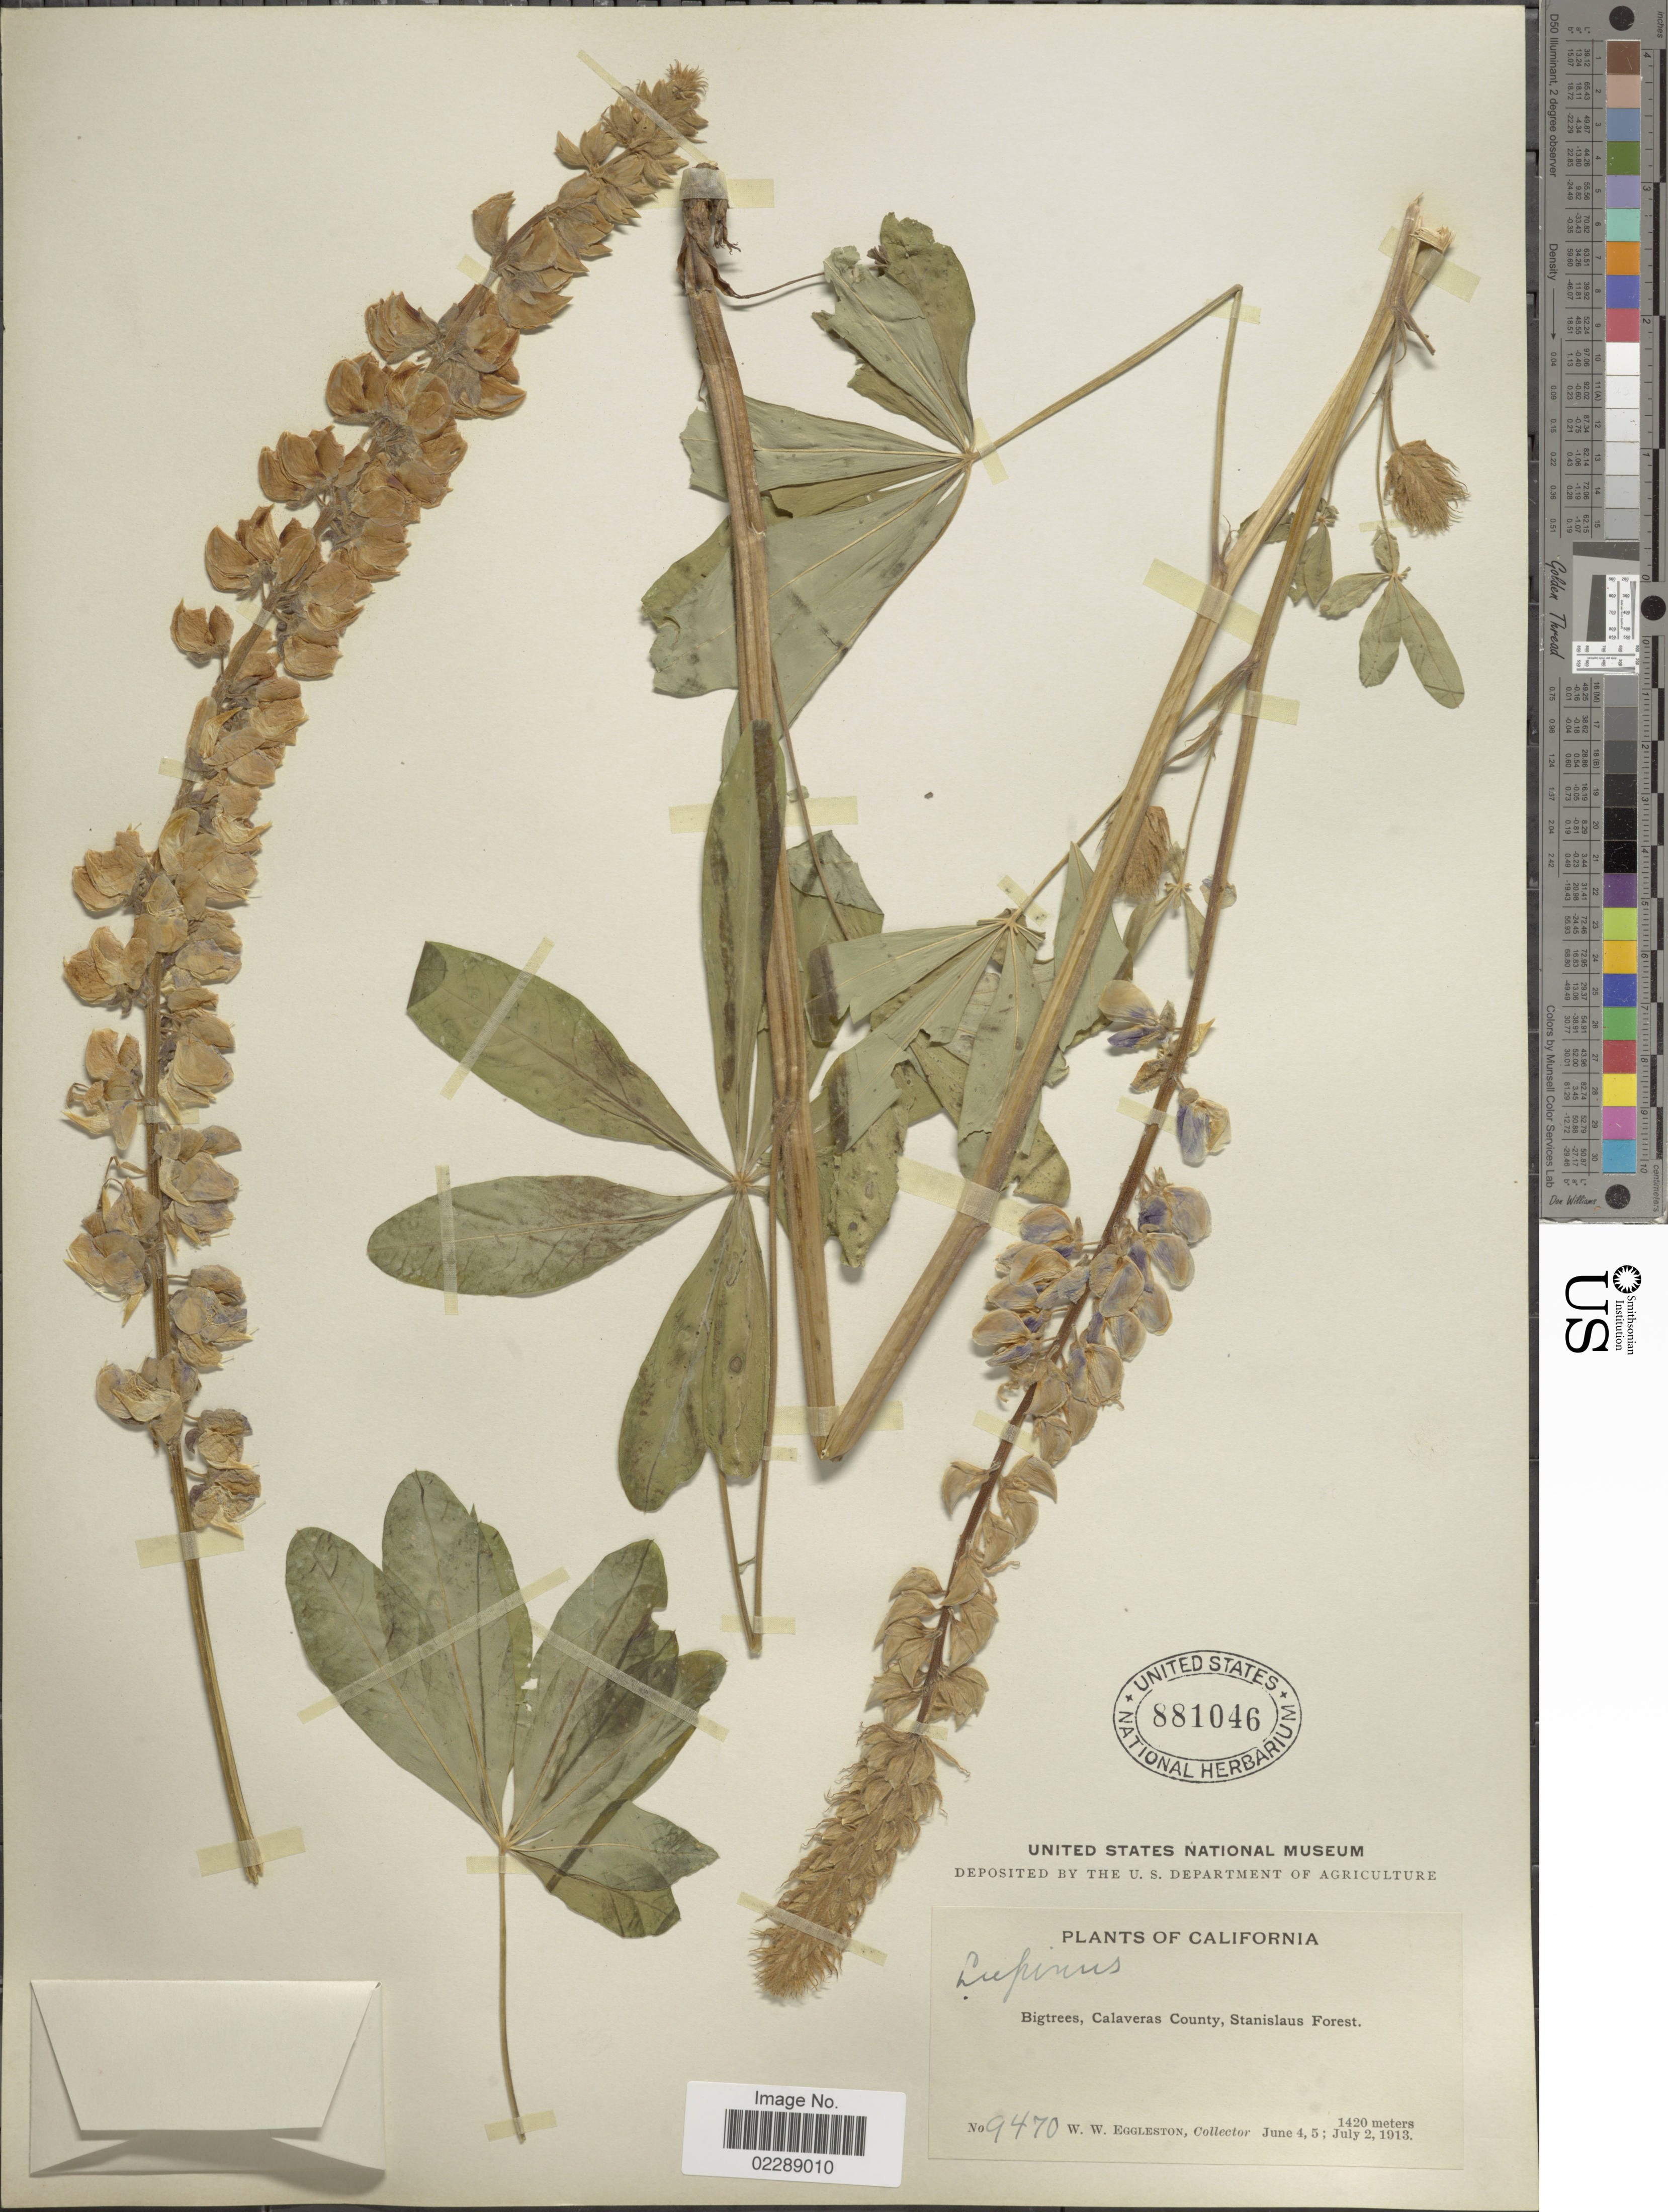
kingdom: Plantae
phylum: Tracheophyta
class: Magnoliopsida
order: Fabales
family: Fabaceae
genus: Lupinus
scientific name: Lupinus sp.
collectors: W. W. Eggleston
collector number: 9470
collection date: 1913-06-04/1913-07-02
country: United States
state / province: California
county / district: Calaveras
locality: Bigtrees, Calaveras County, Stanislaus Forest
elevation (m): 1420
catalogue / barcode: US 881046